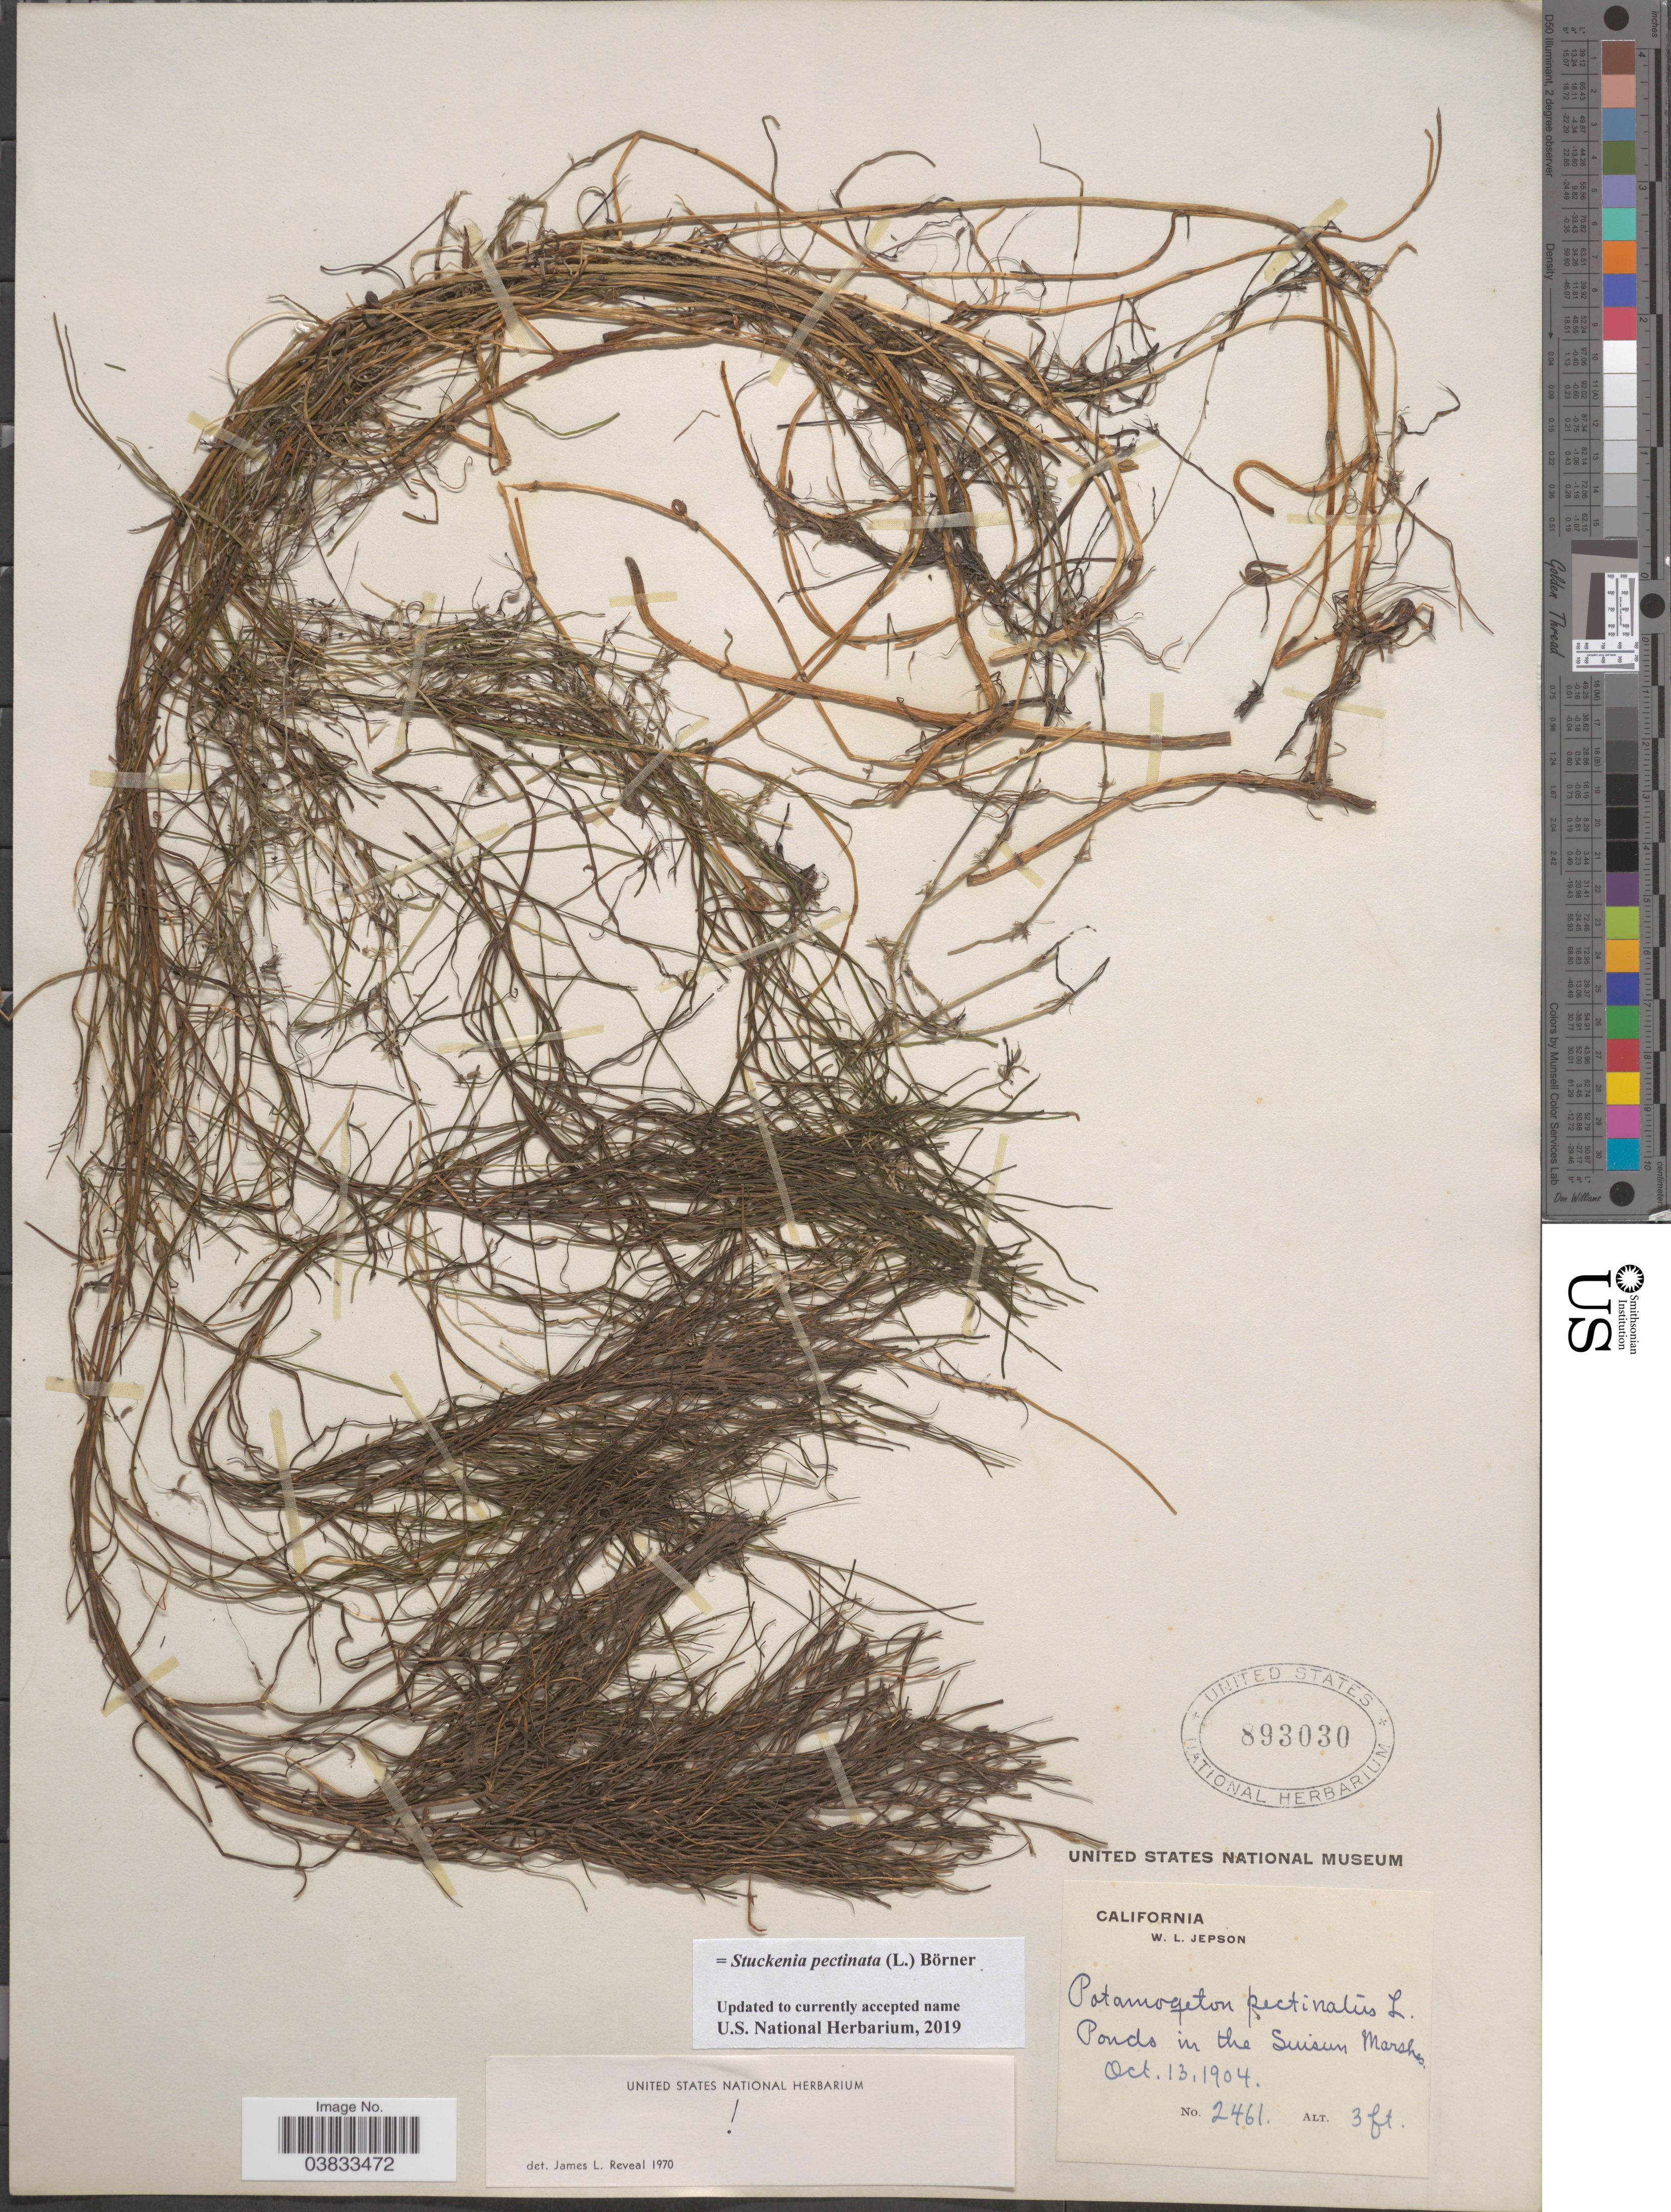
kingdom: Plantae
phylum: Tracheophyta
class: Liliopsida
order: Alismatales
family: Potamogetonaceae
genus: Stuckenia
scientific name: Stuckenia pectinata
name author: (L.) Börner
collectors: W. L. Jepson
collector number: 2461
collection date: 1904-10-13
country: United States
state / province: California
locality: Ponds in the Suisun Marshes.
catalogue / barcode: US 893030